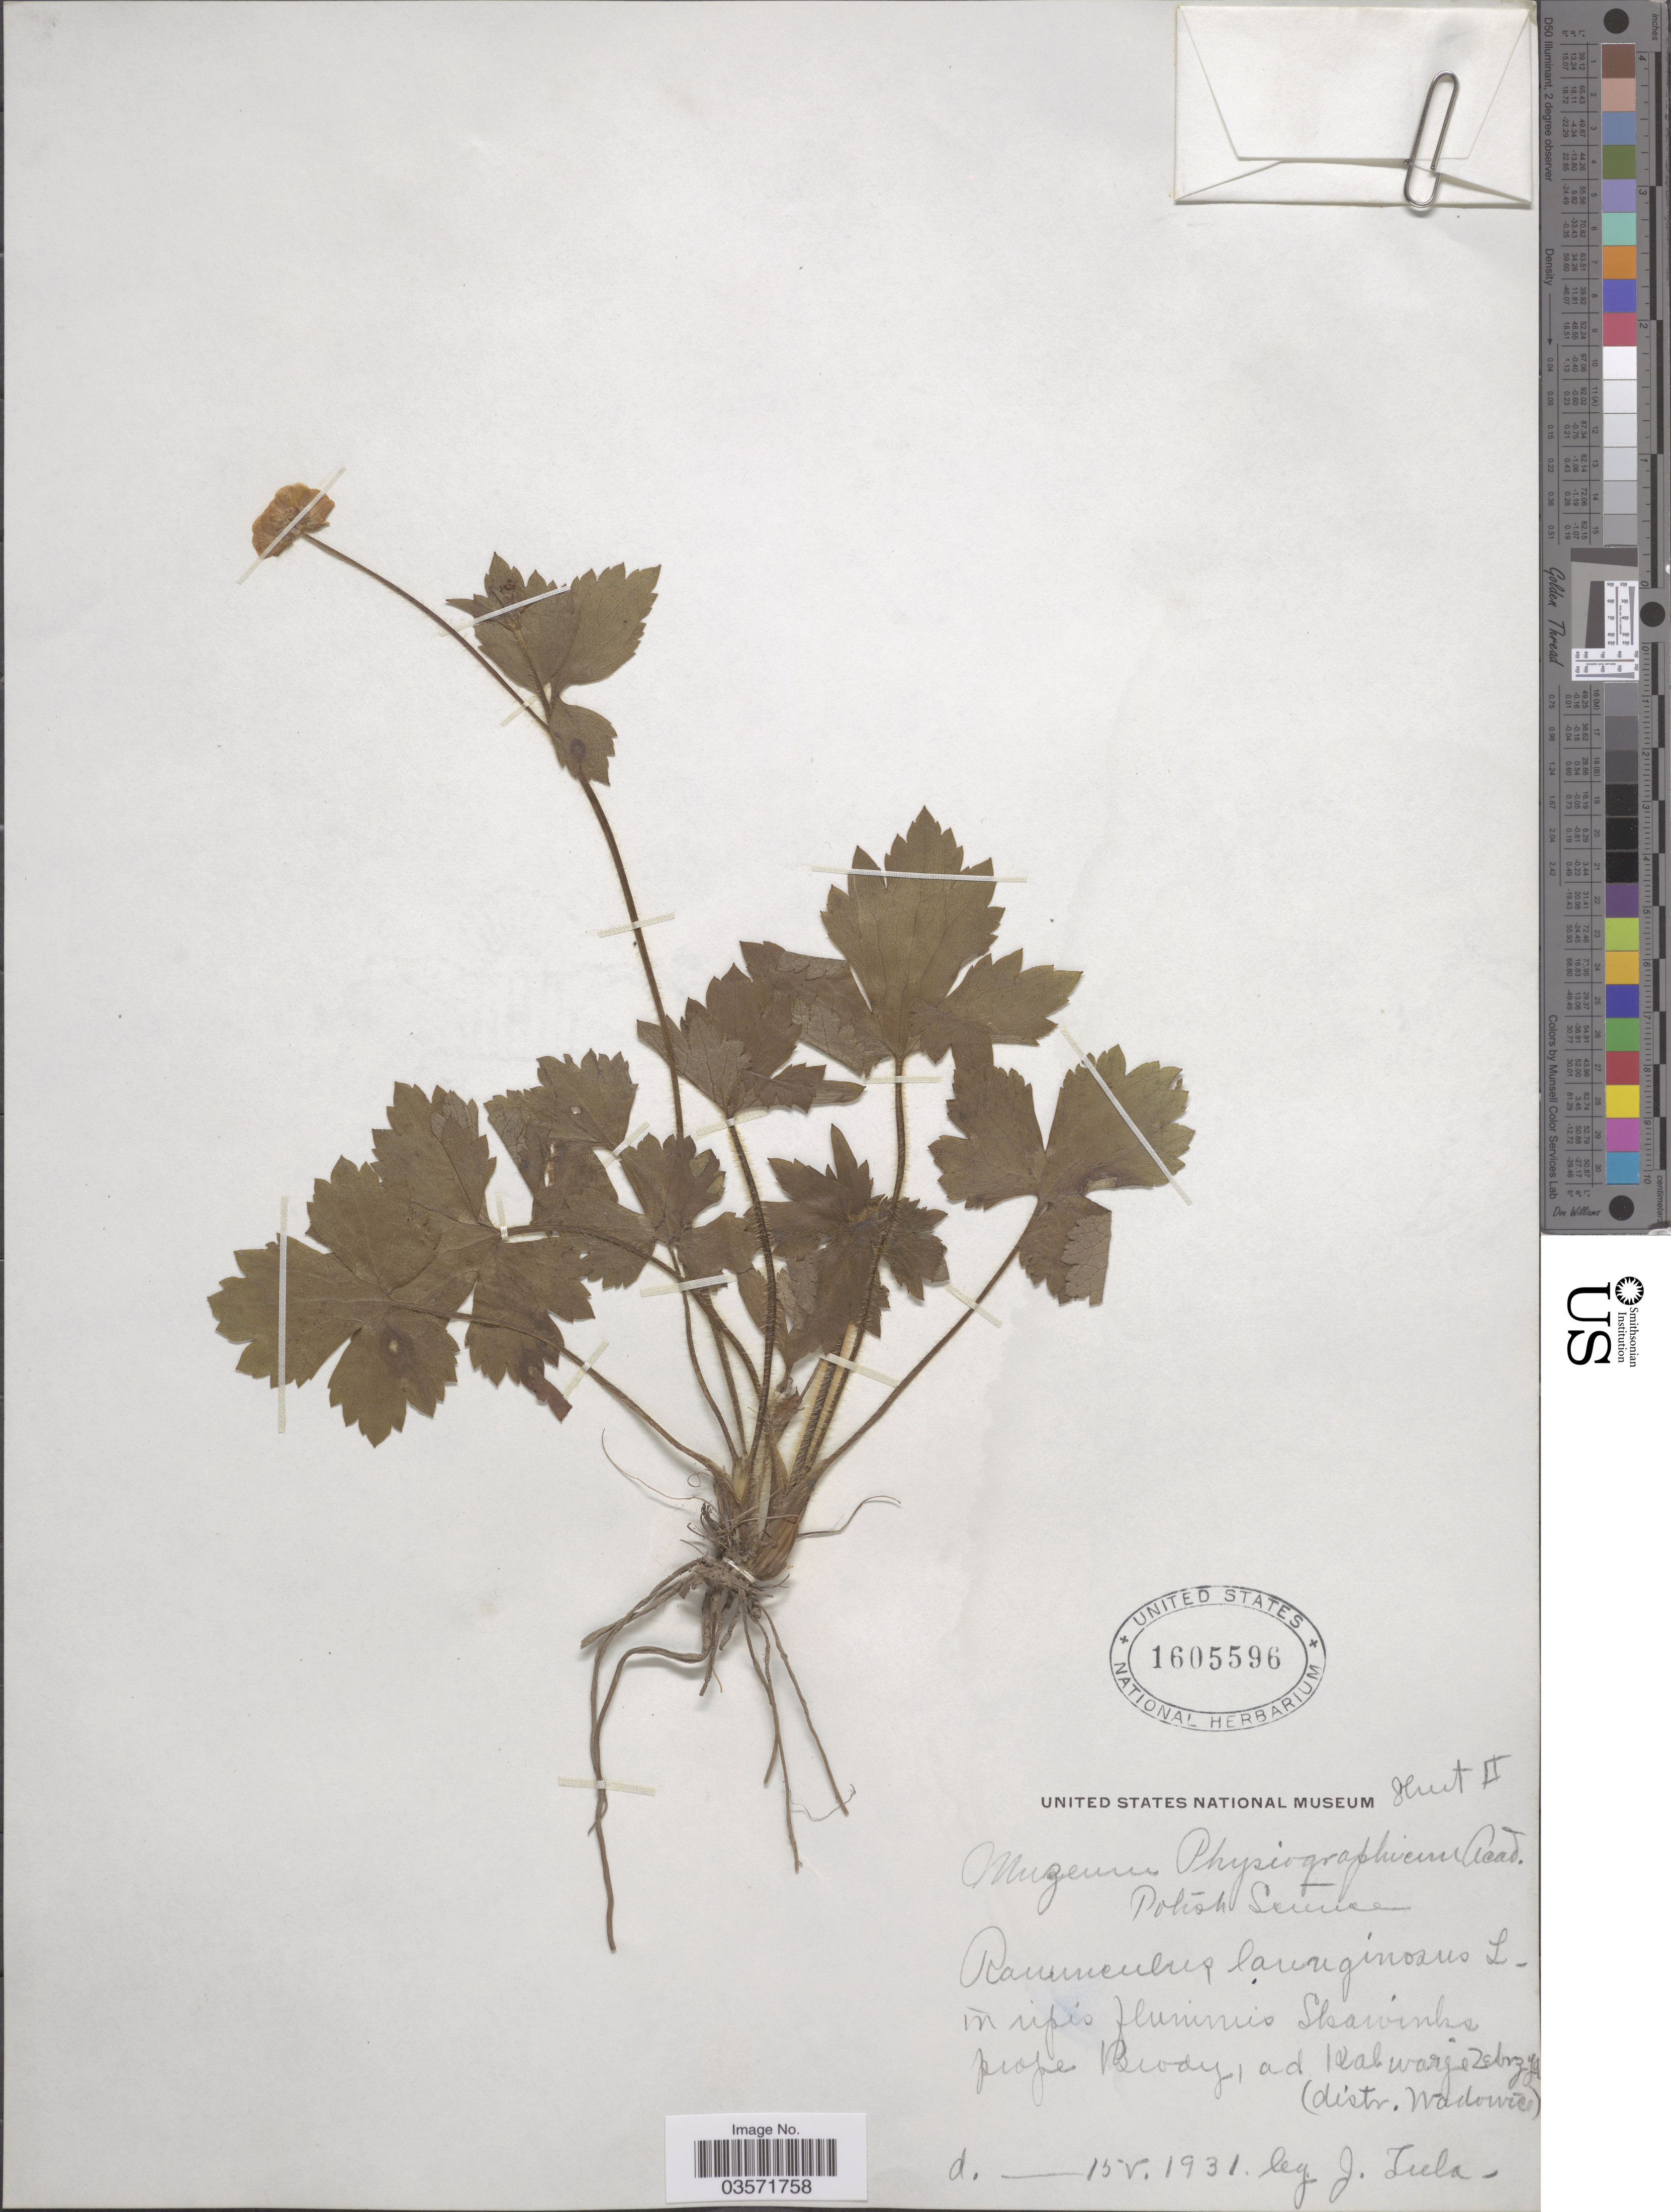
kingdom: Plantae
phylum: Tracheophyta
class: Magnoliopsida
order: Ranunculales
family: Ranunculaceae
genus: Ranunculus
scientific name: Ranunculus lanuginosus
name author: L.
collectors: J. Trela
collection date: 1931-05-15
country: Poland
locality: In ripis fluminis Skarvinks prope Brody, ad Kabwarge Zebrzya (distr. Wadowice).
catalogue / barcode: US 1605596